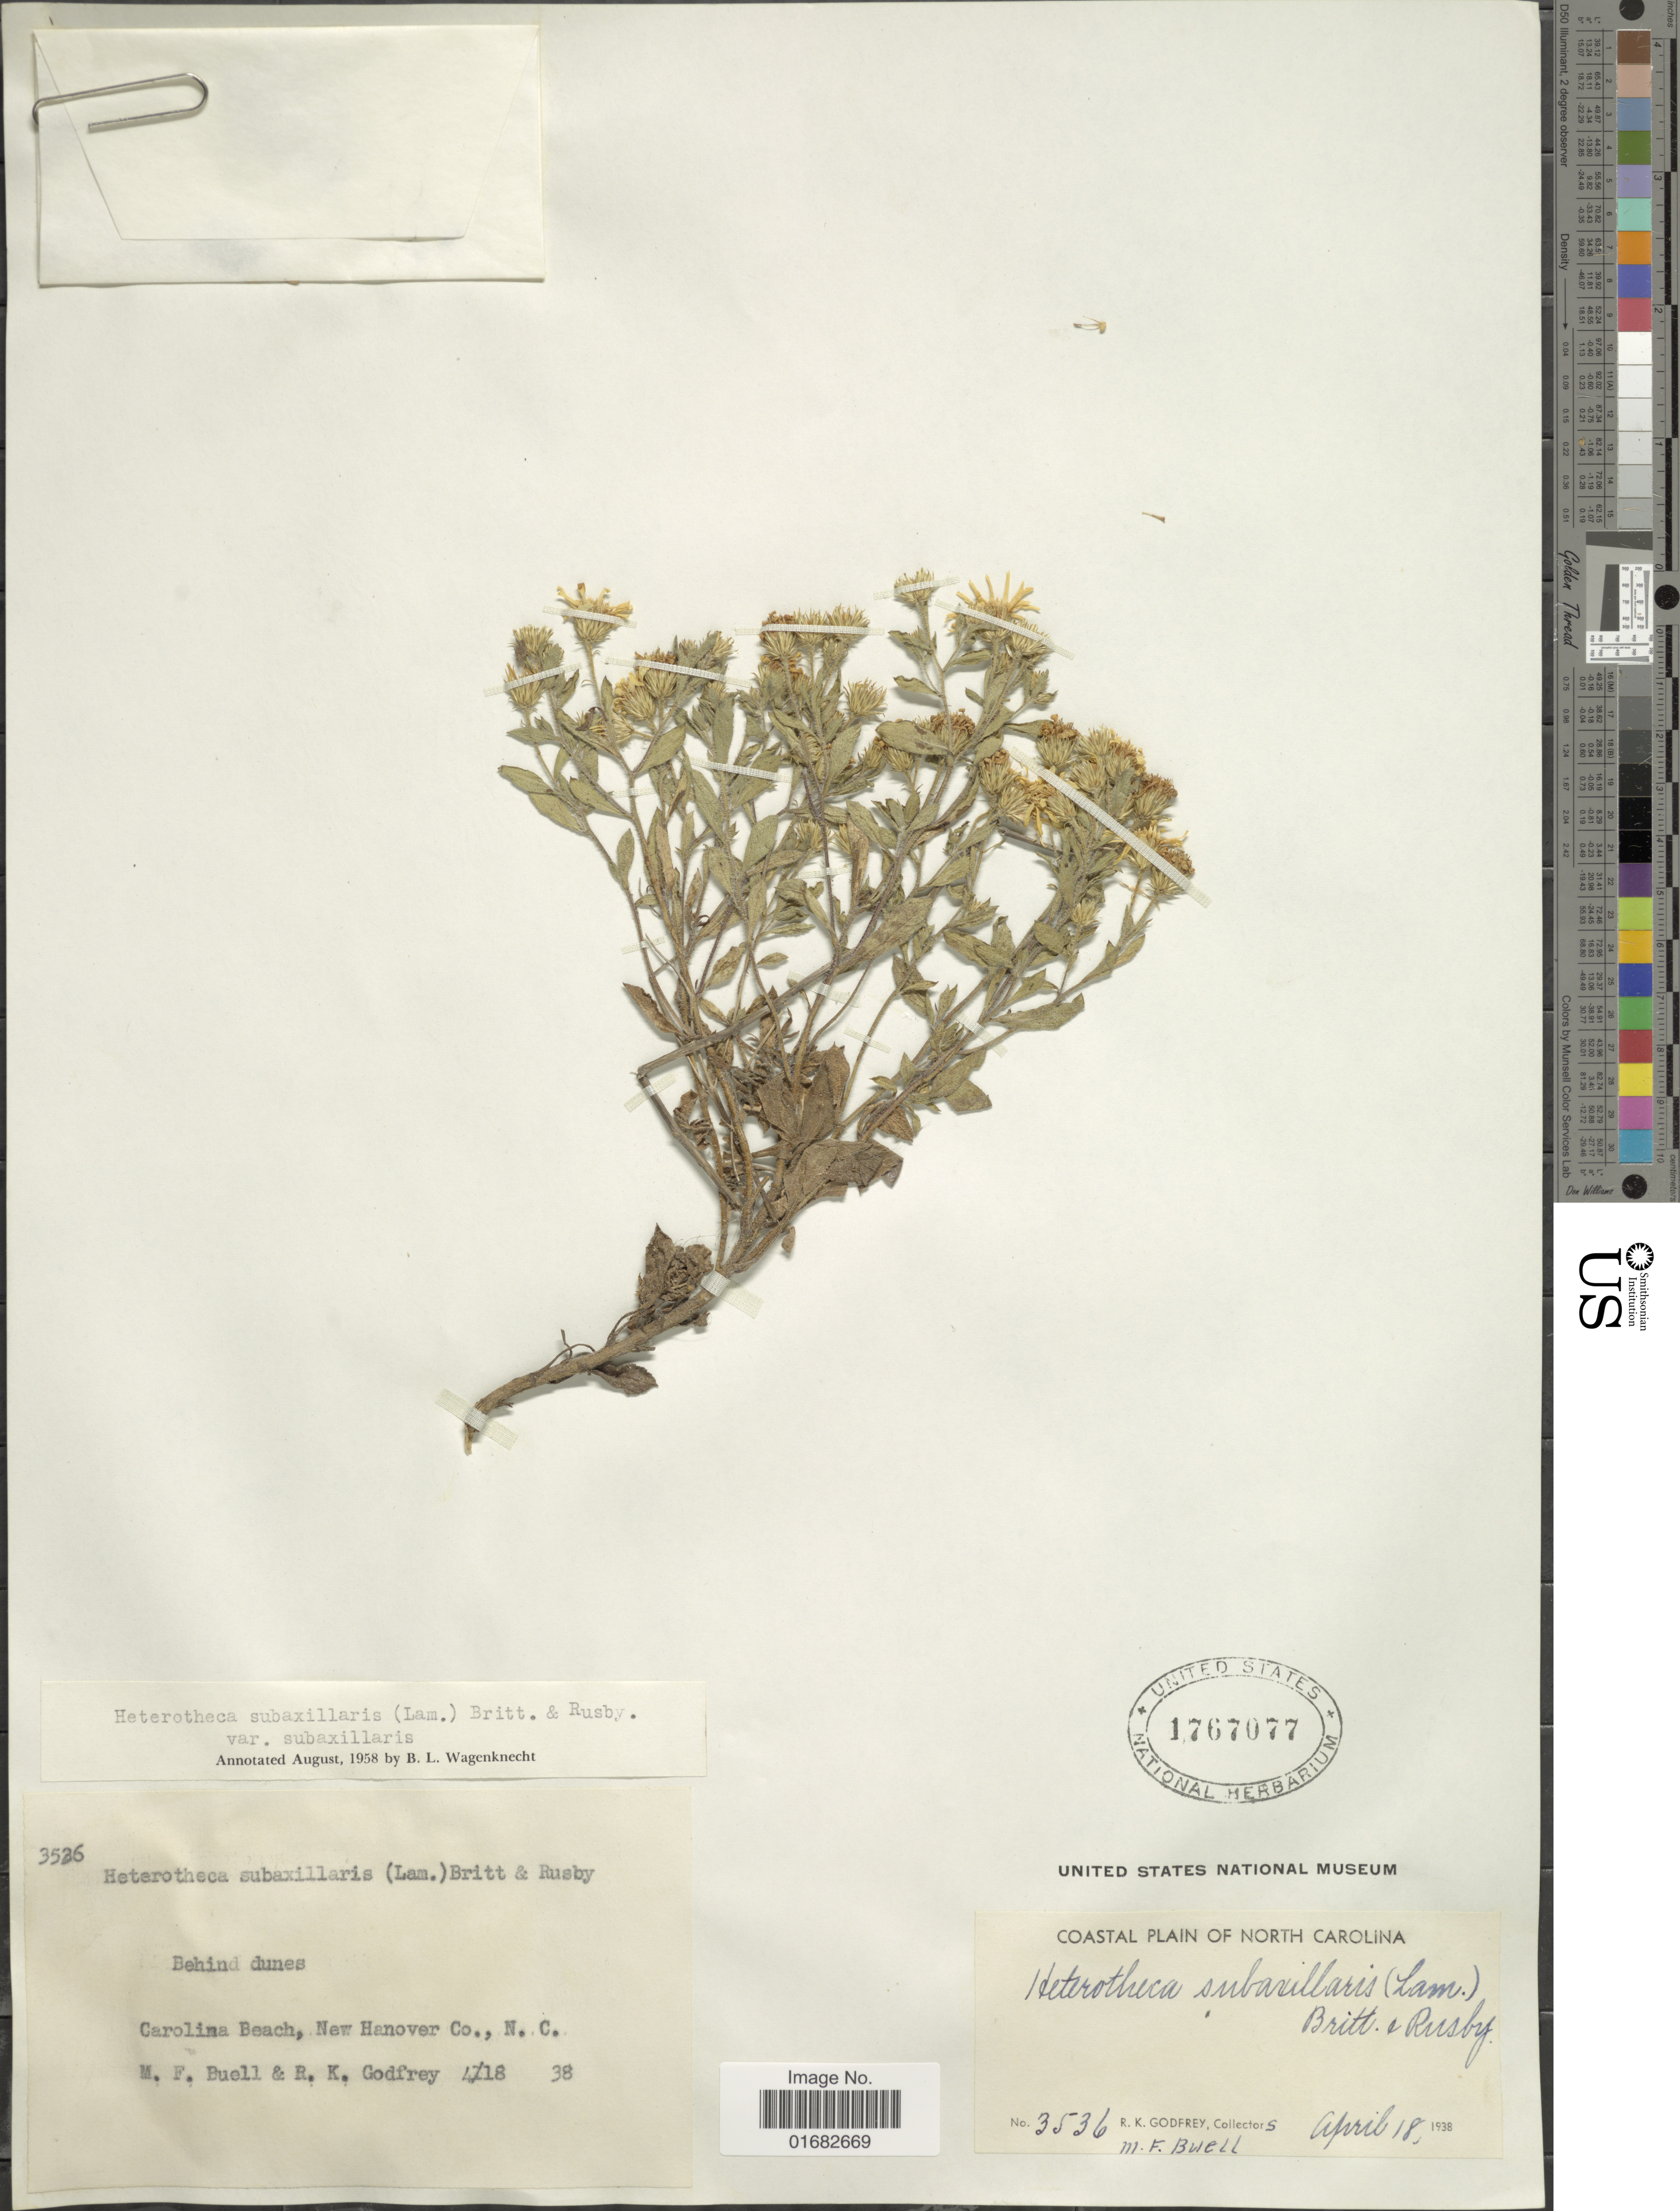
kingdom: Plantae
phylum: Tracheophyta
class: Magnoliopsida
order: Asterales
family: Asteraceae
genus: Heterotheca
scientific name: Heterotheca subaxillaris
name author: (Lam.) Britton & Rusby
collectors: M. Buell & R. K. Godfrey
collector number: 3536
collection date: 1938-04-18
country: United States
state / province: North Carolina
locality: Coastal Plain. Carolina Beach, New Hanover Co.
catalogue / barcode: US 1767077